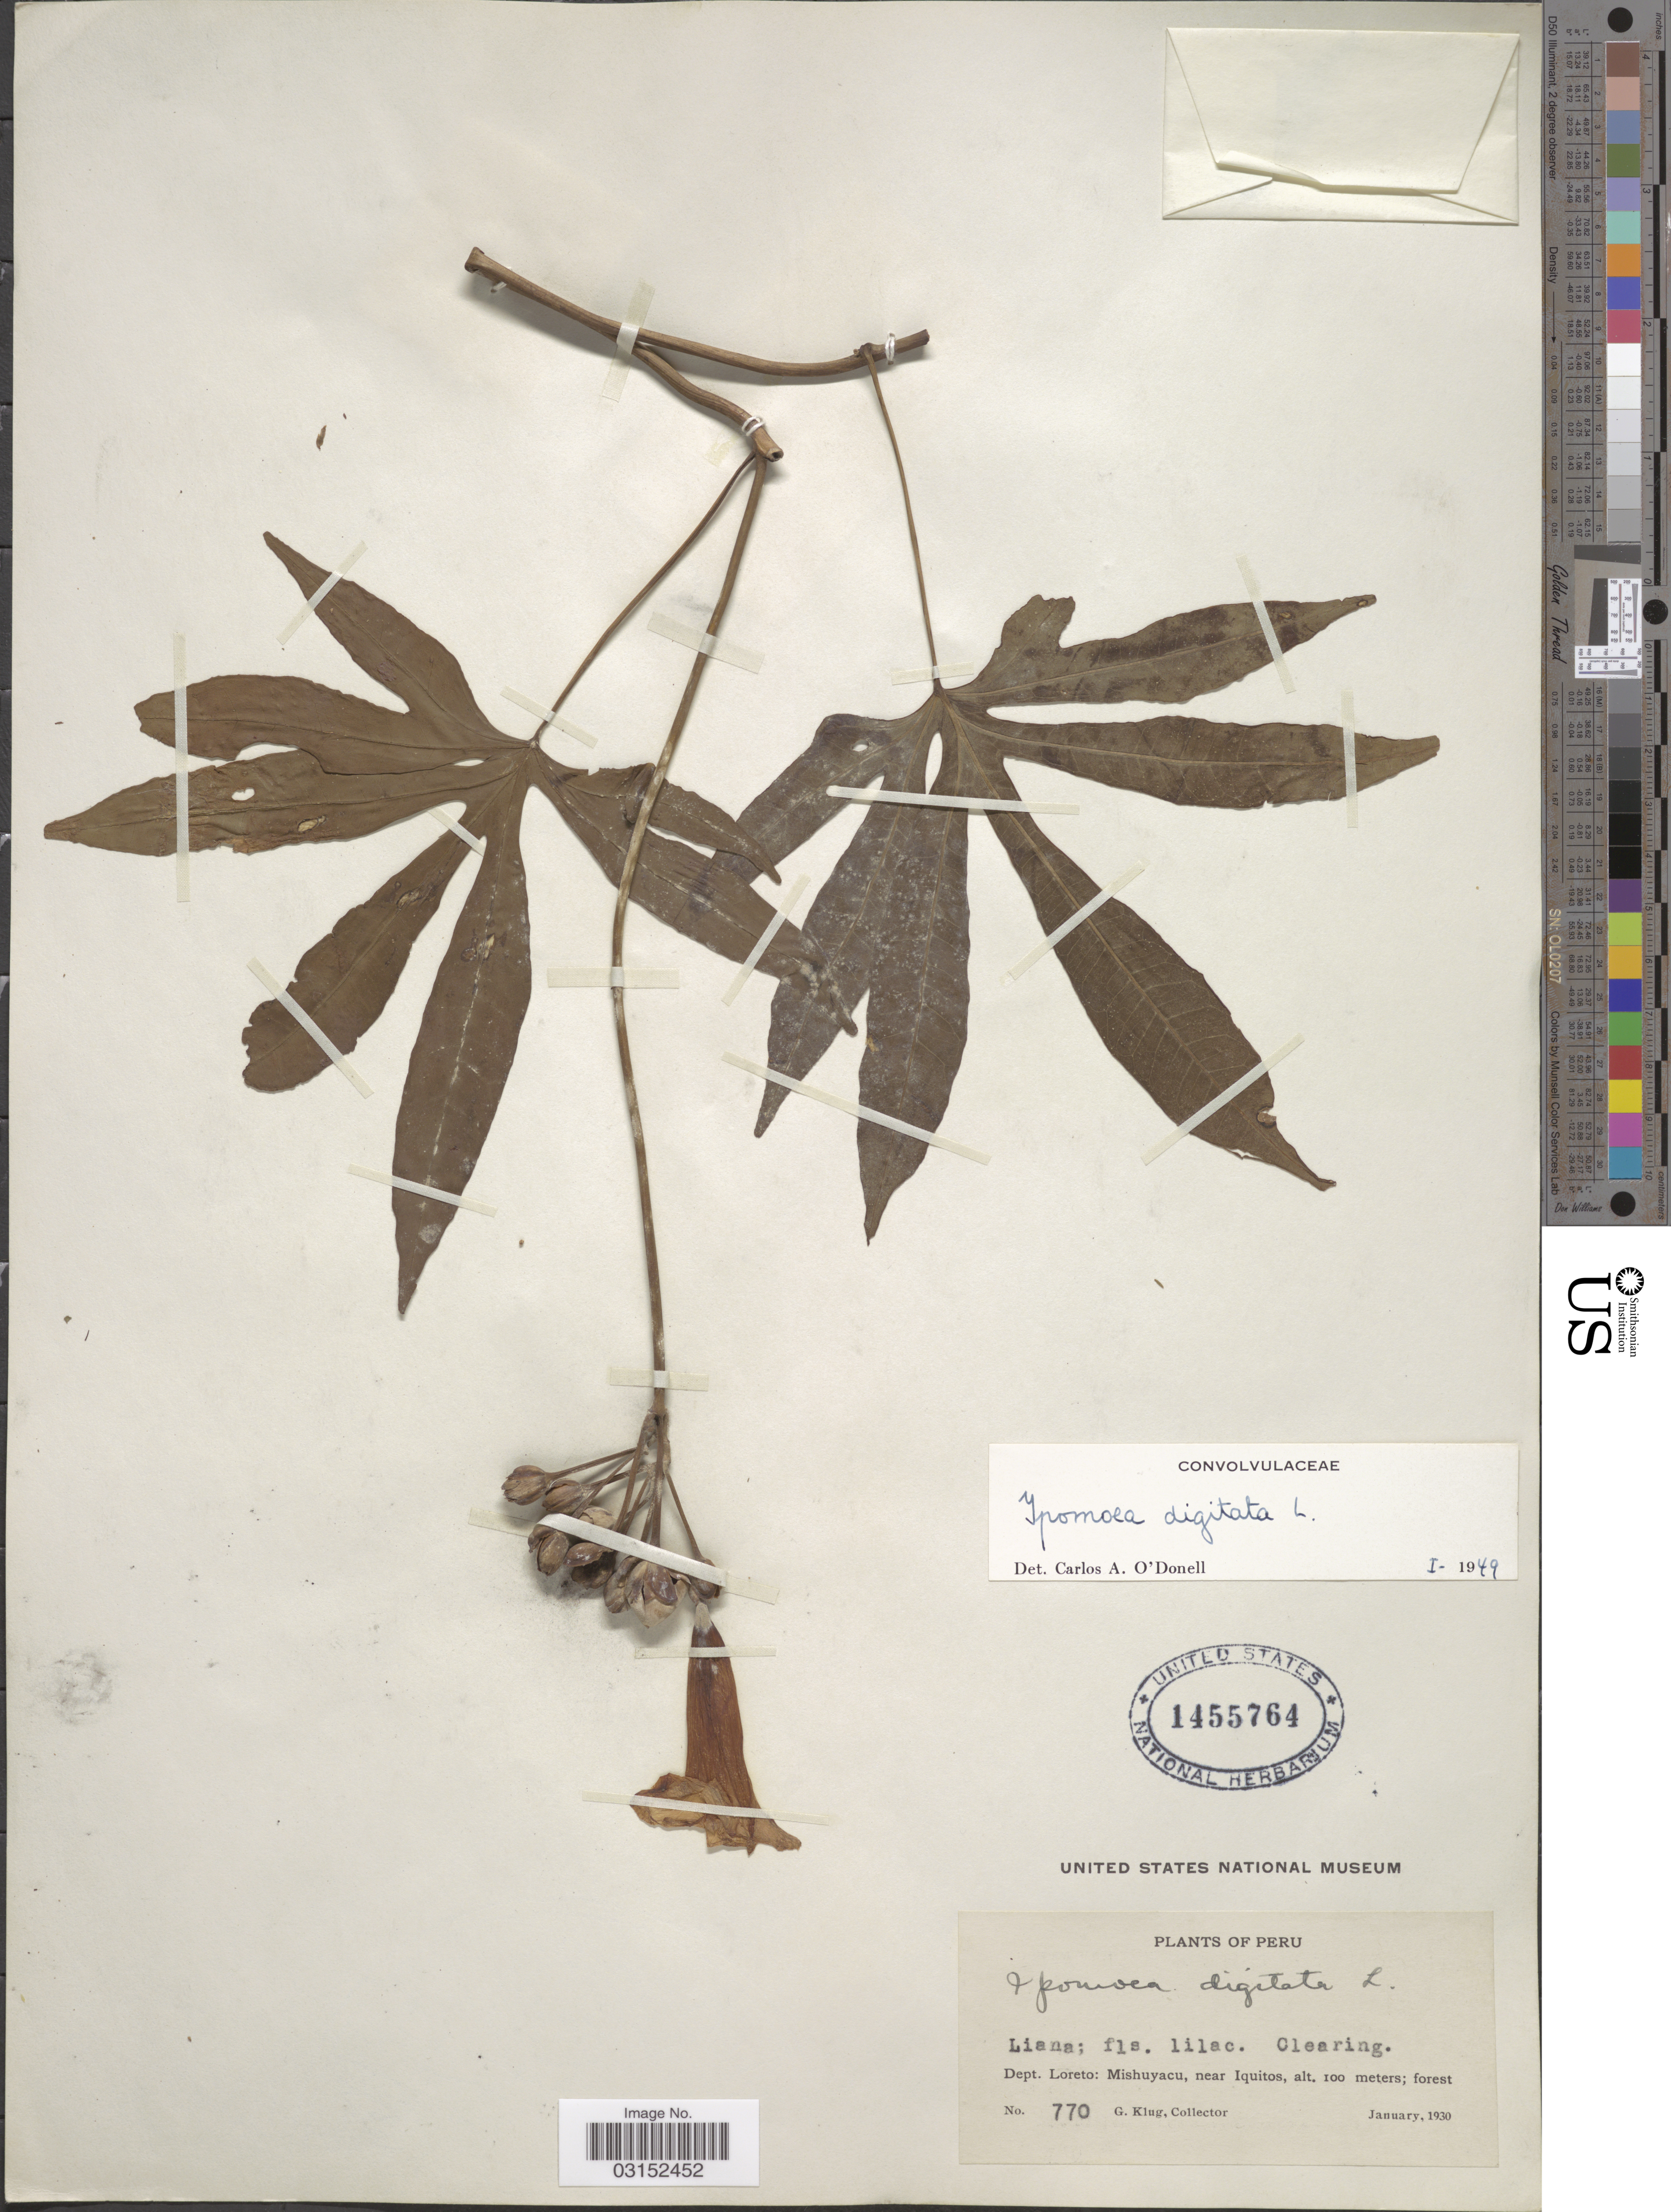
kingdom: Plantae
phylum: Tracheophyta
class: Magnoliopsida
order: Solanales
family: Convolvulaceae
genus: Ipomoea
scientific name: Ipomoea digitata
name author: L.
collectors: G. Klug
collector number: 770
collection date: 1930-01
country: Peru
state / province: Loreto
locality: Dept. Loreto: Mishuyacu, near Iquitos.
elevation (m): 100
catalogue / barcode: US 1455764